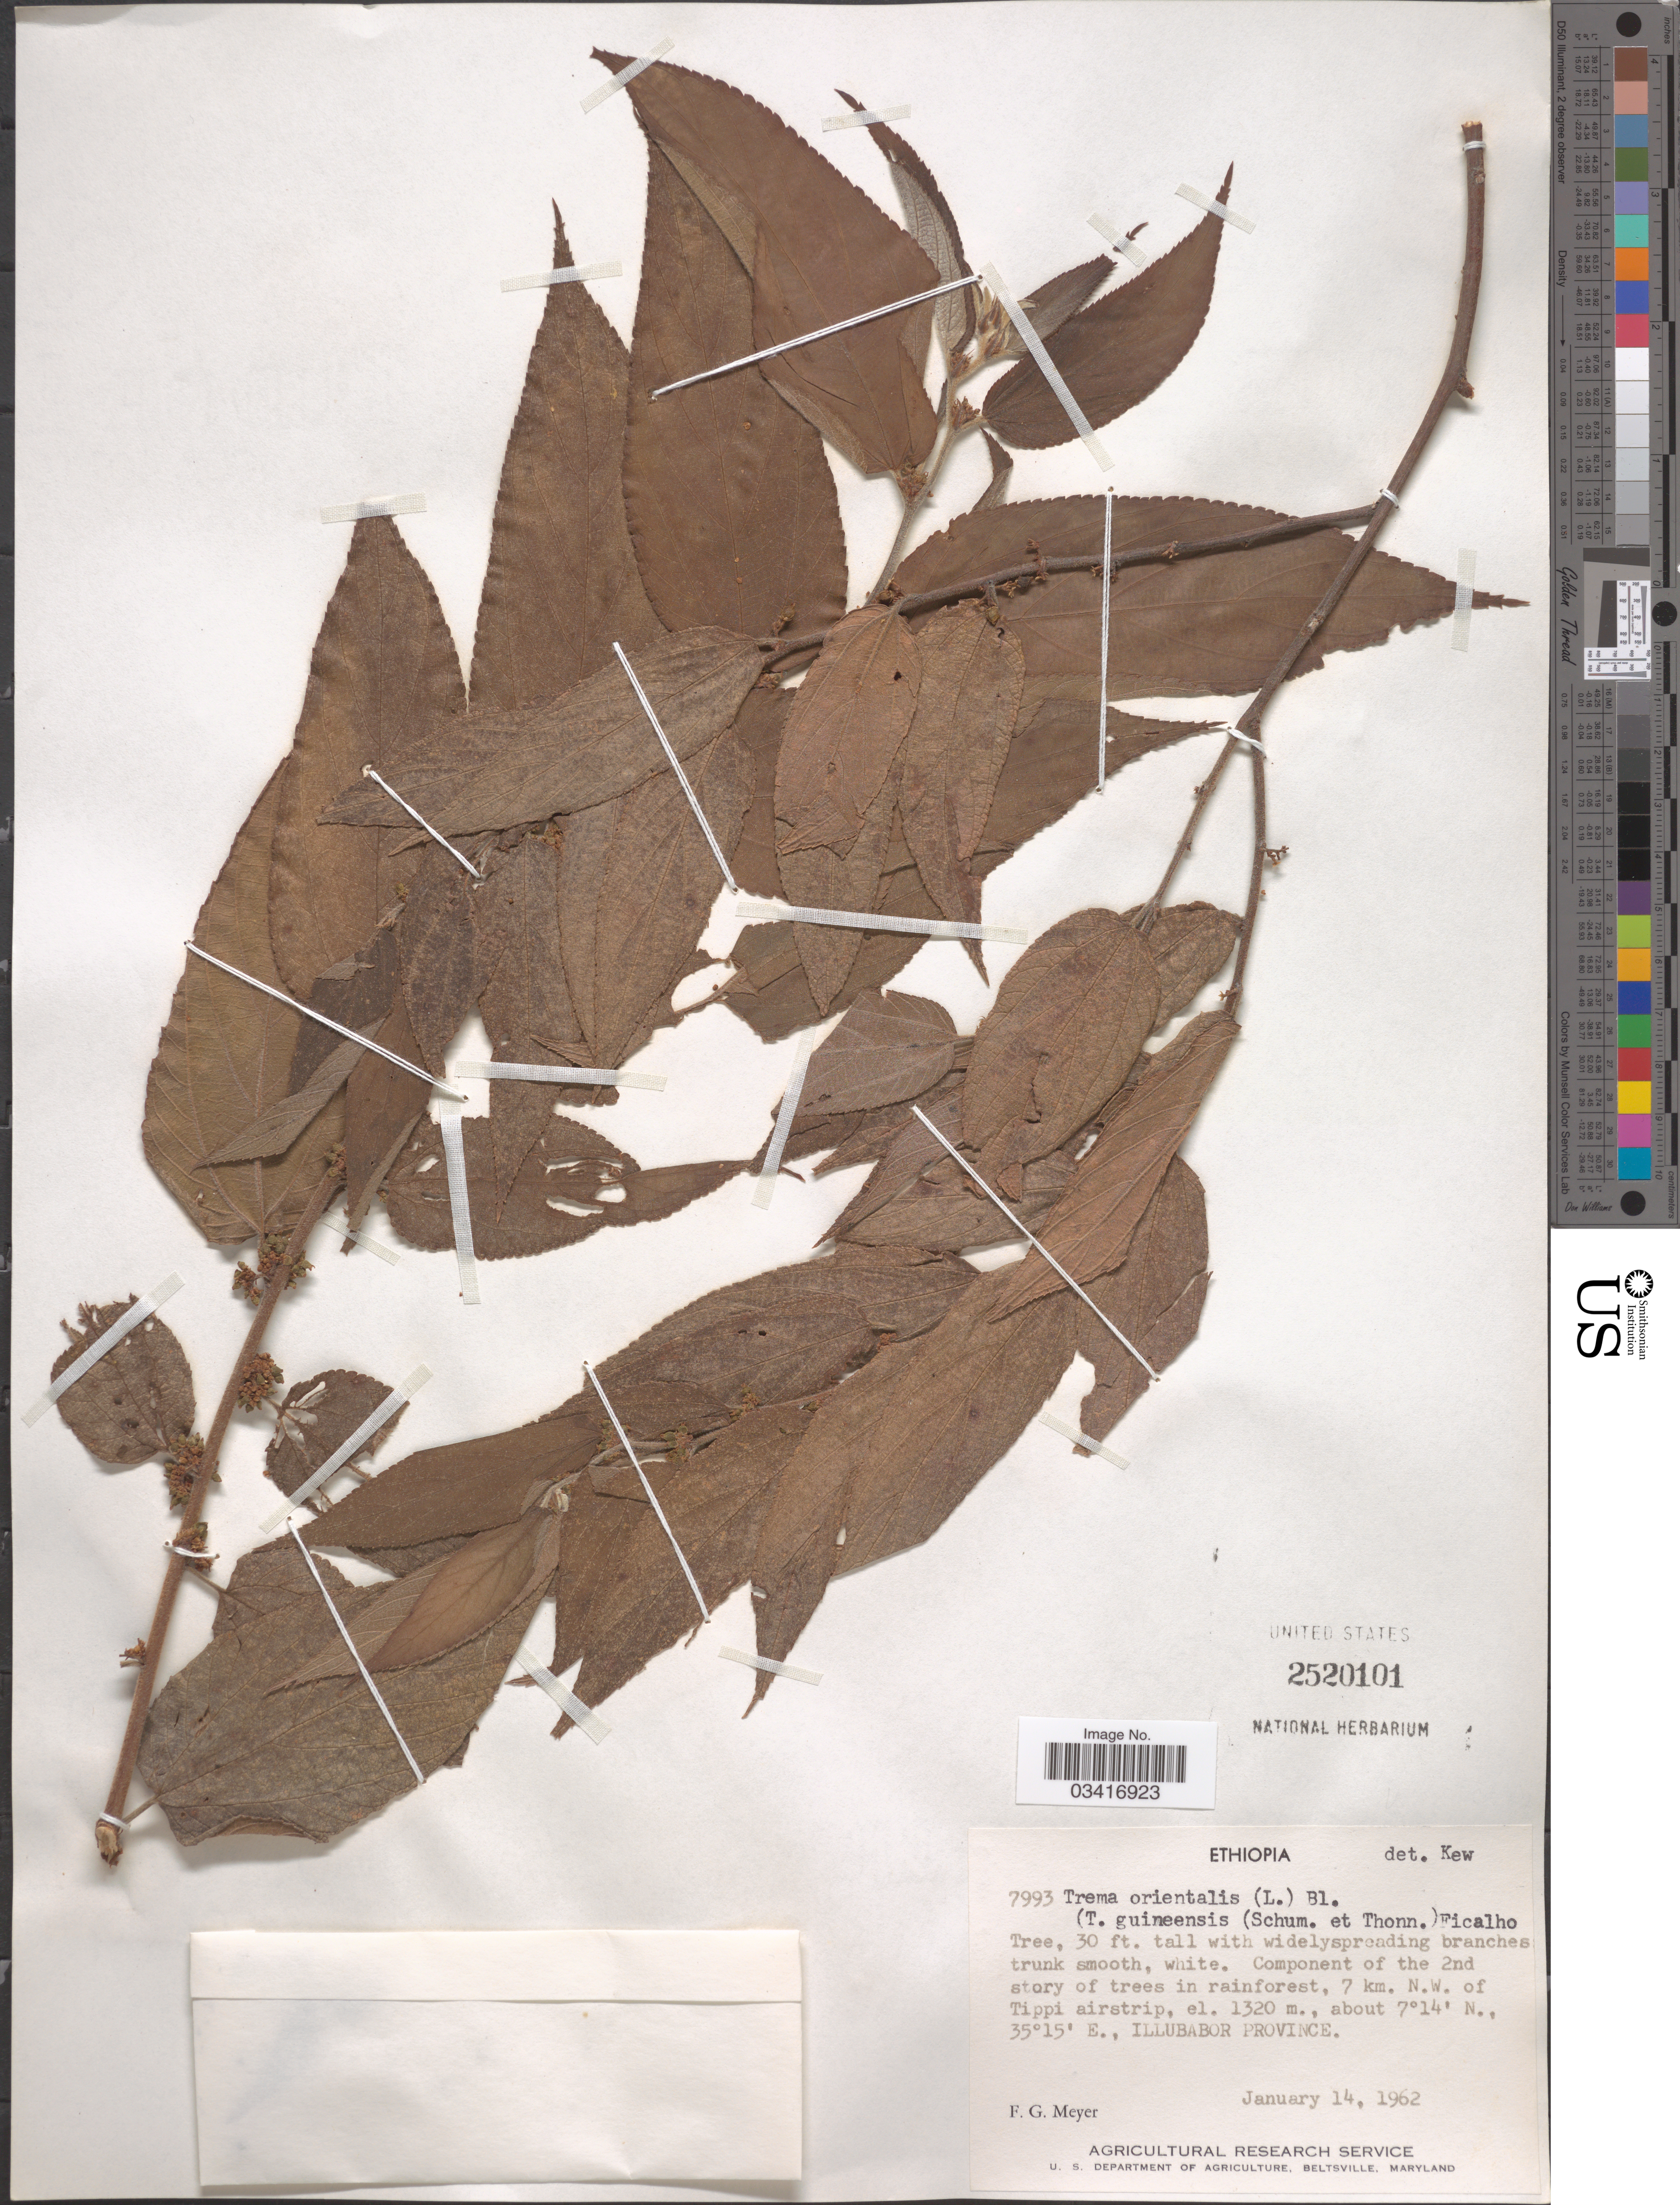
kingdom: Plantae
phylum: Tracheophyta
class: Magnoliopsida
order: Rosales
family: Cannabaceae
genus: Trema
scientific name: Trema orientale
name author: (L.) Blume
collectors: F. G. Meyer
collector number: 7993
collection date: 1962-01-14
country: Ethiopia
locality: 7 km. N.W. of Tippi airstrip. Illubabor Province.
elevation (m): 1320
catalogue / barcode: US 2520101